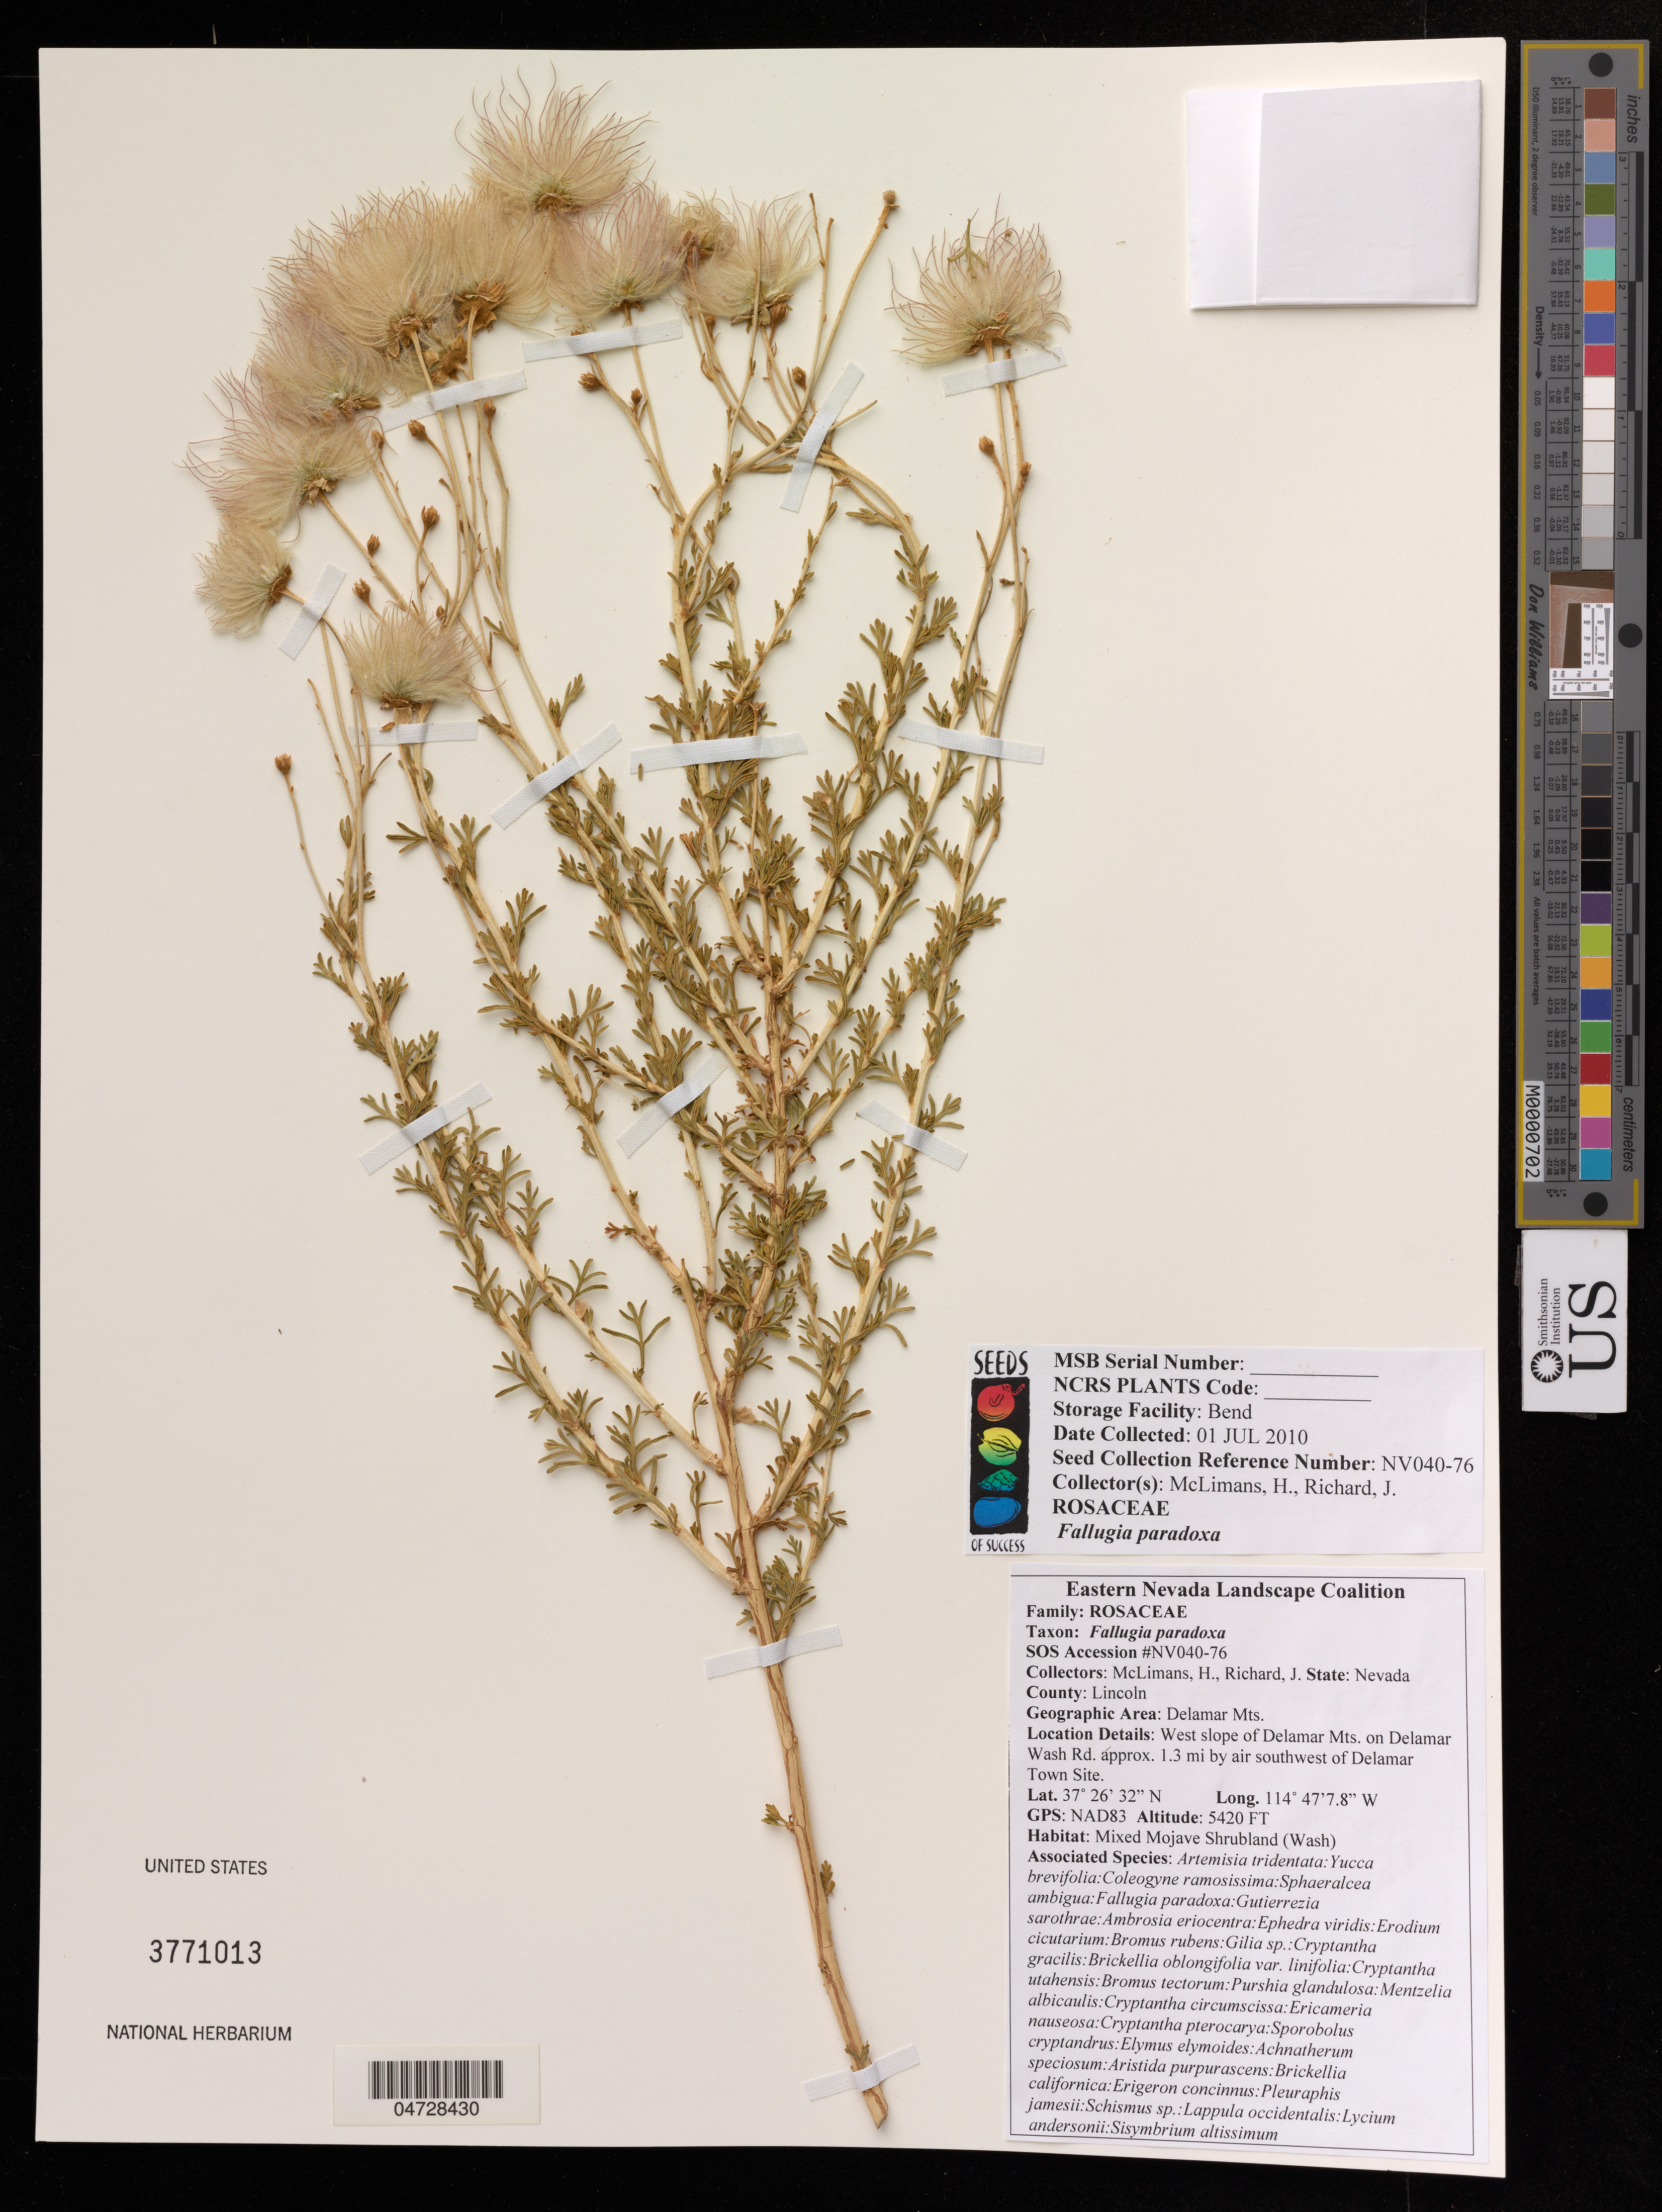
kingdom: Plantae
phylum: Tracheophyta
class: Magnoliopsida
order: Rosales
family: Rosaceae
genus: Fallugia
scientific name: Fallugia paradoxa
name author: (D. Don ex Tilloch & T. Taylor) Endl. ex Torr.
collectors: H. McLimans & J. Richard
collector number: NV040-76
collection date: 2010-07-01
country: United States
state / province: Nevada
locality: Lincoln. Delamar Mts.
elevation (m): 1652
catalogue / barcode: US 3771013